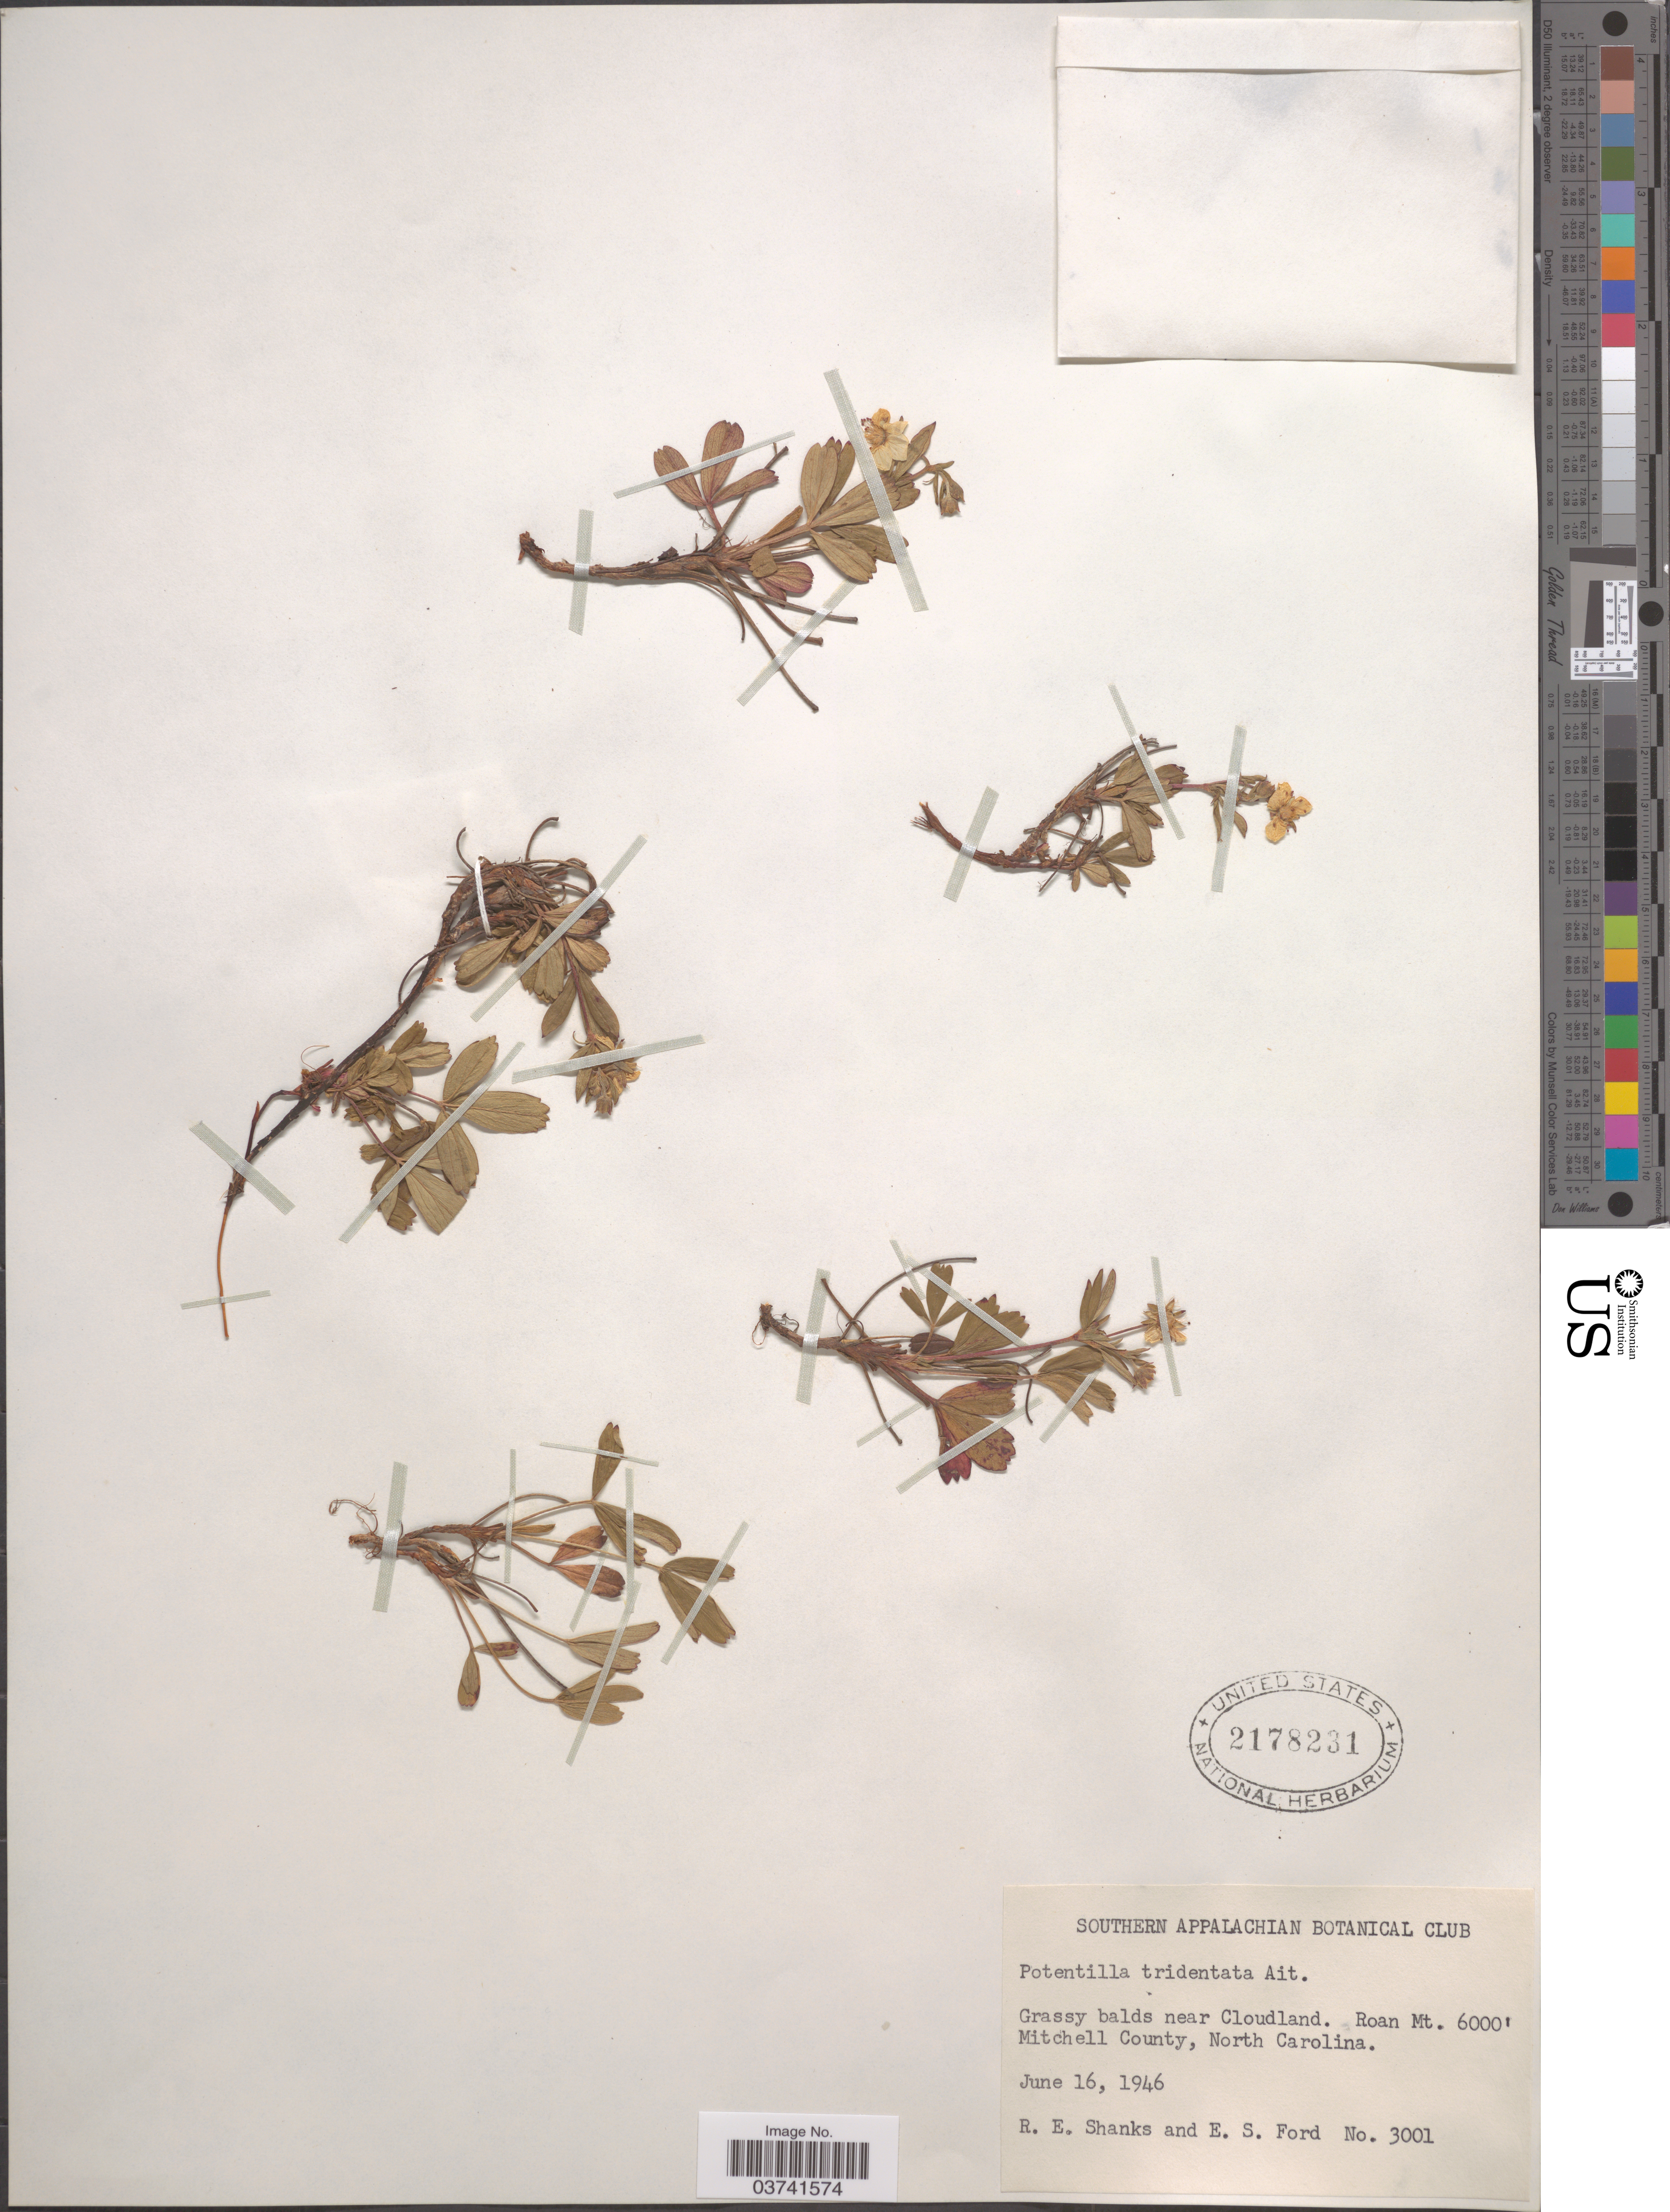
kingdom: Plantae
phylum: Tracheophyta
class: Magnoliopsida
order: Rosales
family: Rosaceae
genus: Potentilla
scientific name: Potentilla tridentata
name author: Aiton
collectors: R. Shanks & E. Ford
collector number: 3001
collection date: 1946-06-16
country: United States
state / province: North Carolina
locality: Grassy balds near Cloudland. Roan Mt., Mitchell County.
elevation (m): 1829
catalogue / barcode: US 2178231